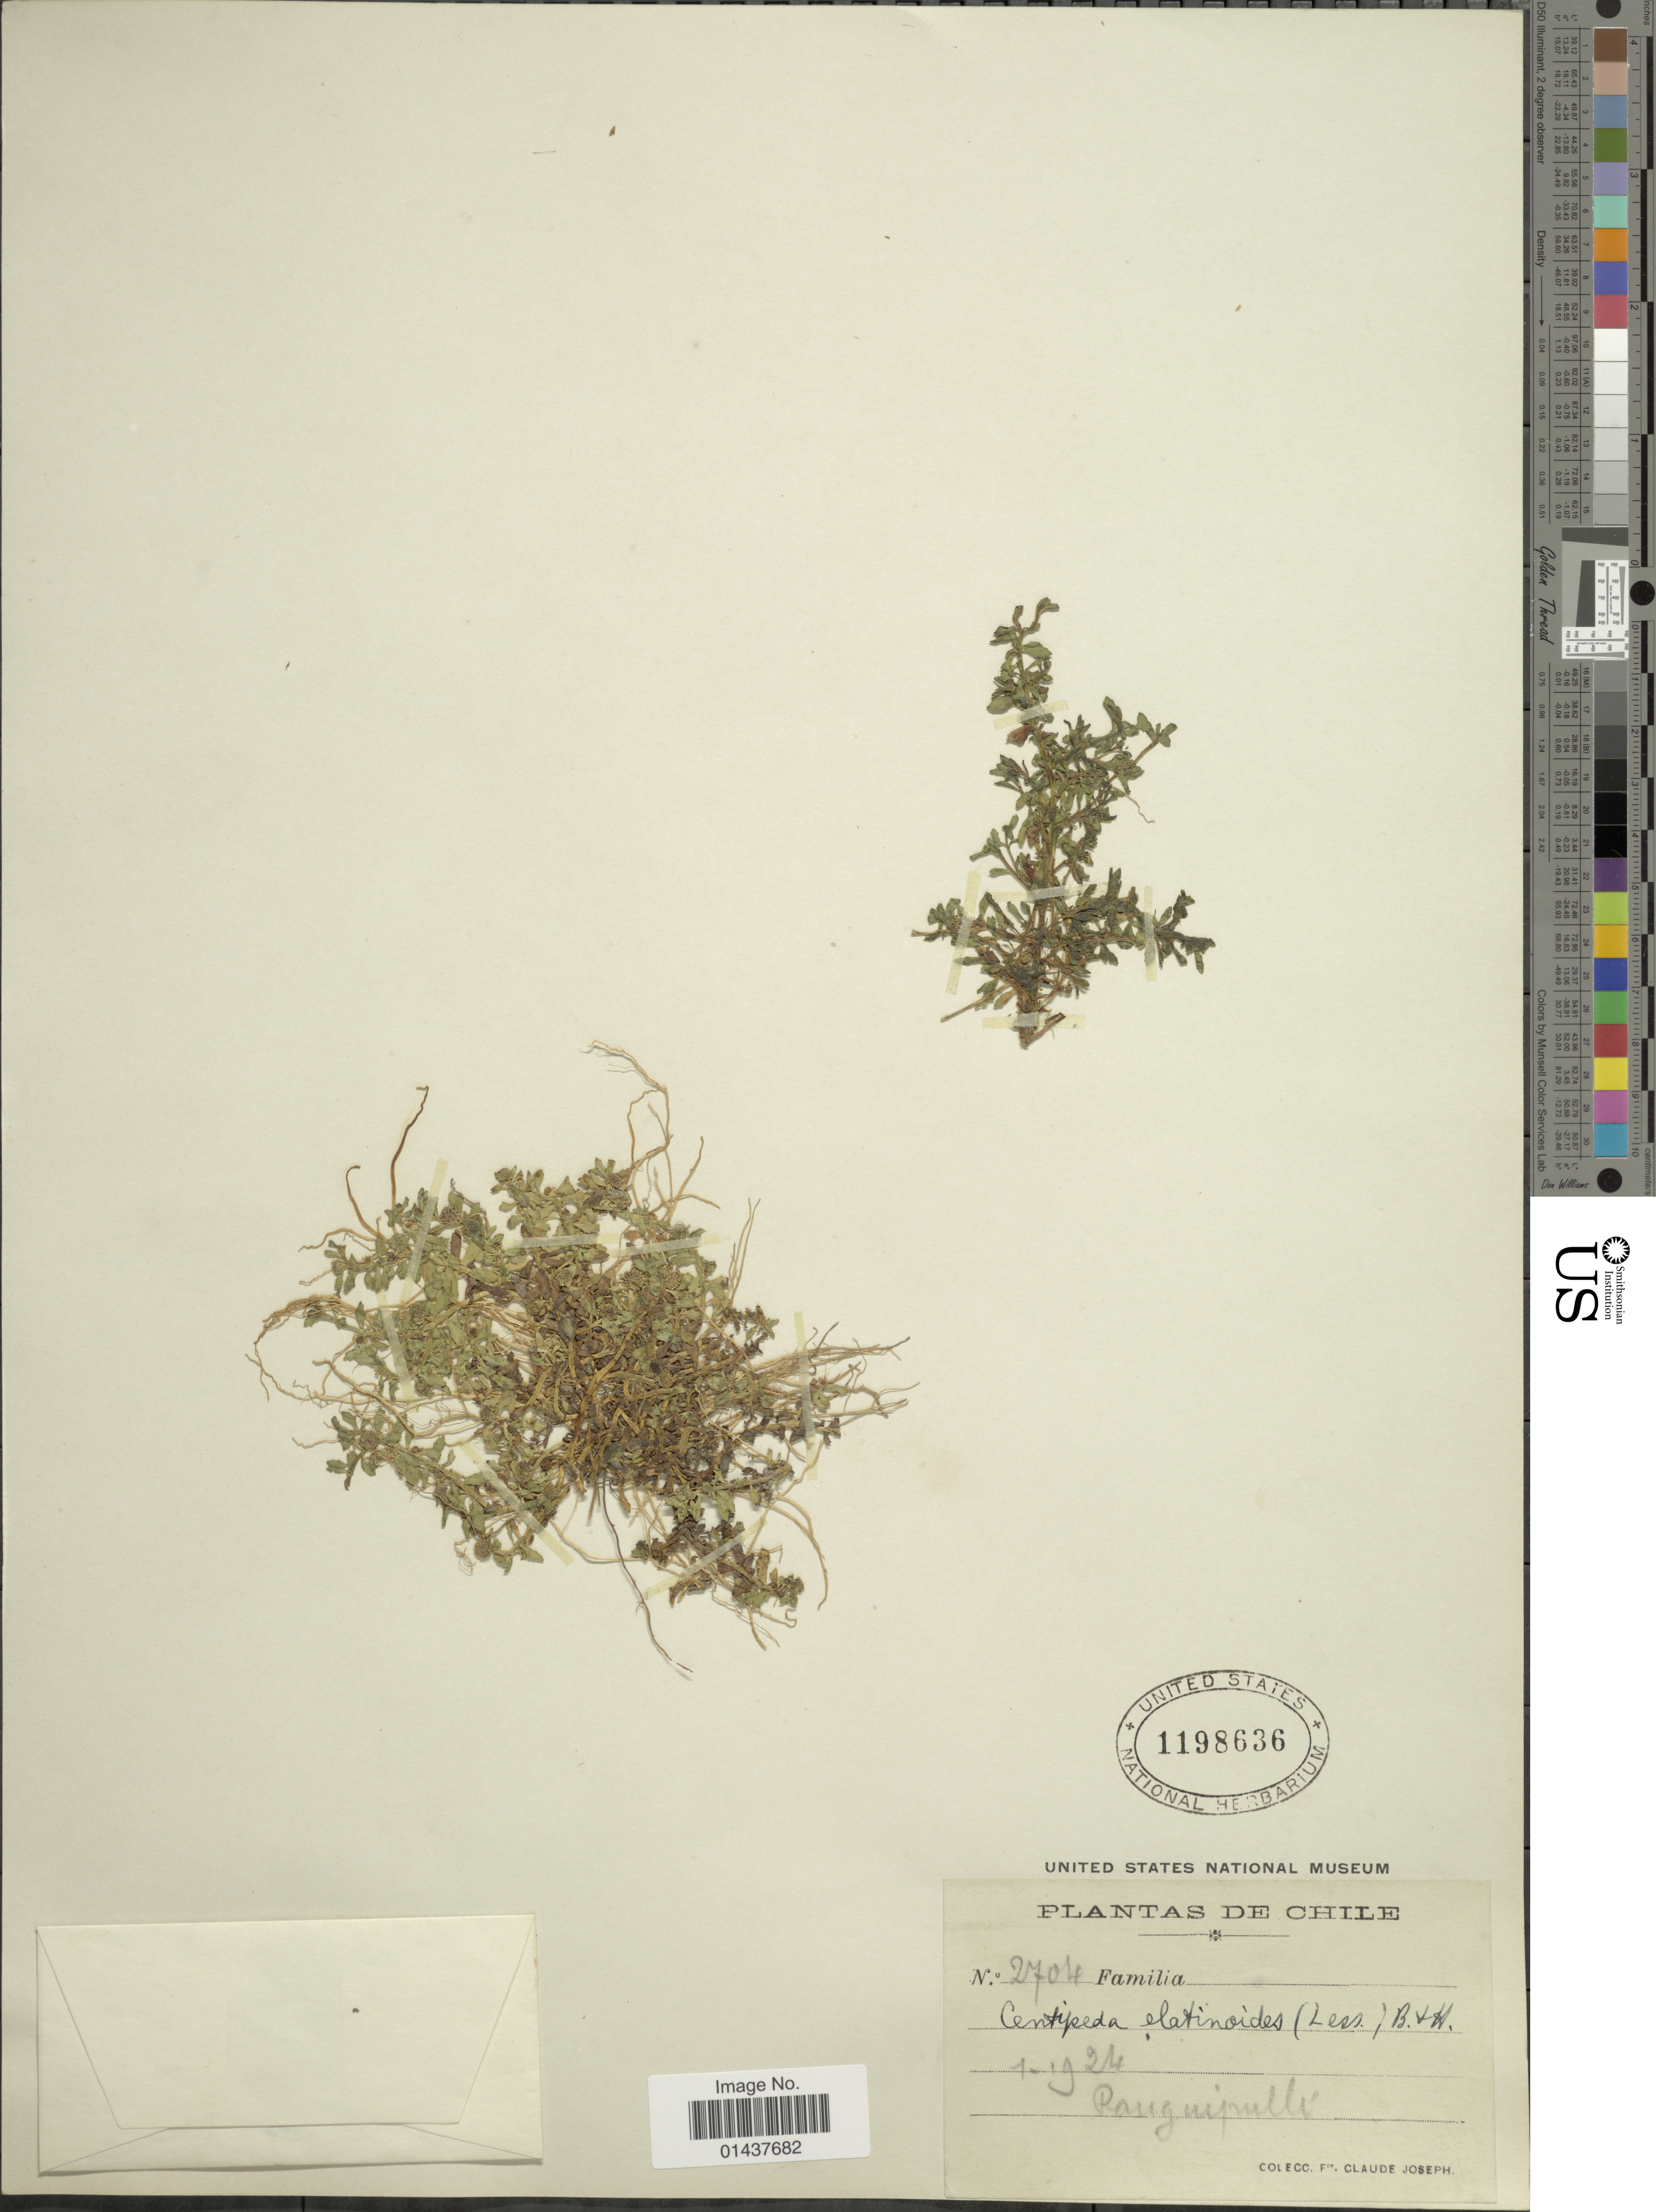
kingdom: Plantae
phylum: Tracheophyta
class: Magnoliopsida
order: Asterales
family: Asteraceae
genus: Centipeda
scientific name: Centipeda elatinoides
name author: (Less.) Boh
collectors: Bro. Claude-Joseph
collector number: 2704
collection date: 1924-01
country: Chile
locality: Panguipulli.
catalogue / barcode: US 1198636